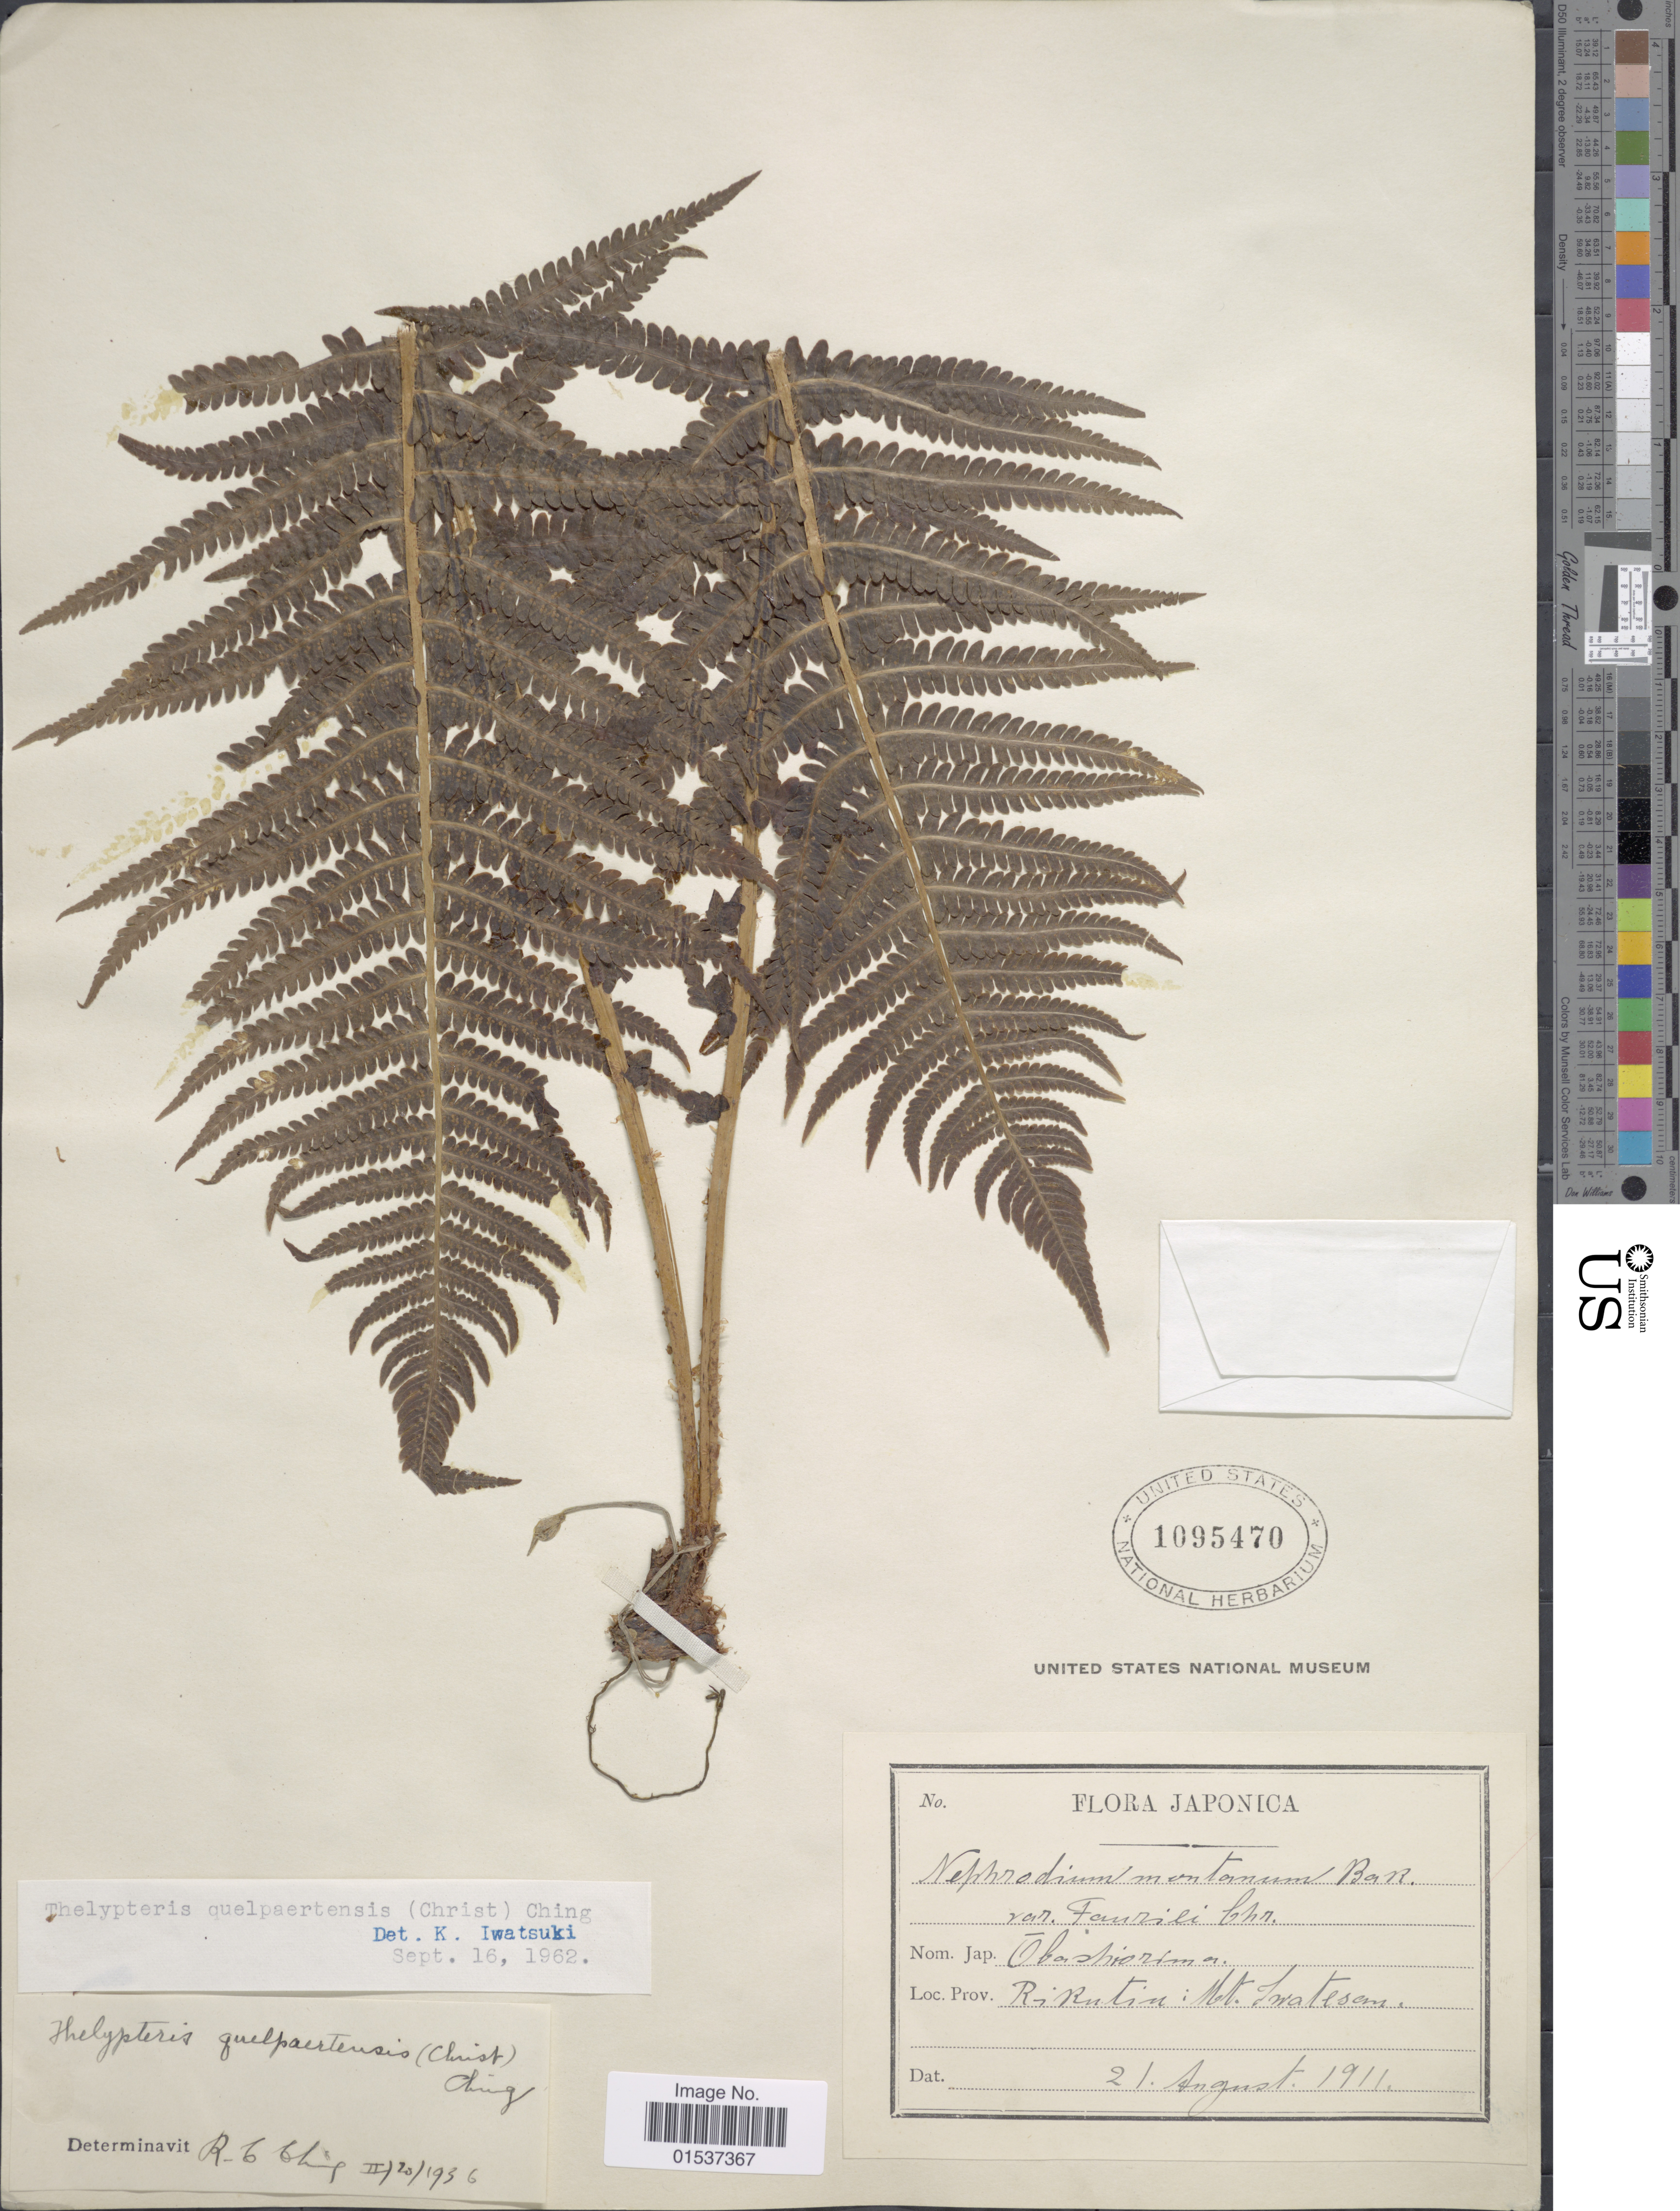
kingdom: Plantae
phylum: Tracheophyta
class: Polypodiopsida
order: Polypodiales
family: Thelypteridaceae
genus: Oreopteris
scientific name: Oreopteris quelpartensis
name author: (Christ) Holub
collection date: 1911-08-21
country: Japan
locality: Japonica, Rirutiu: Mt. Iwatesan.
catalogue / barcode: US 1095470